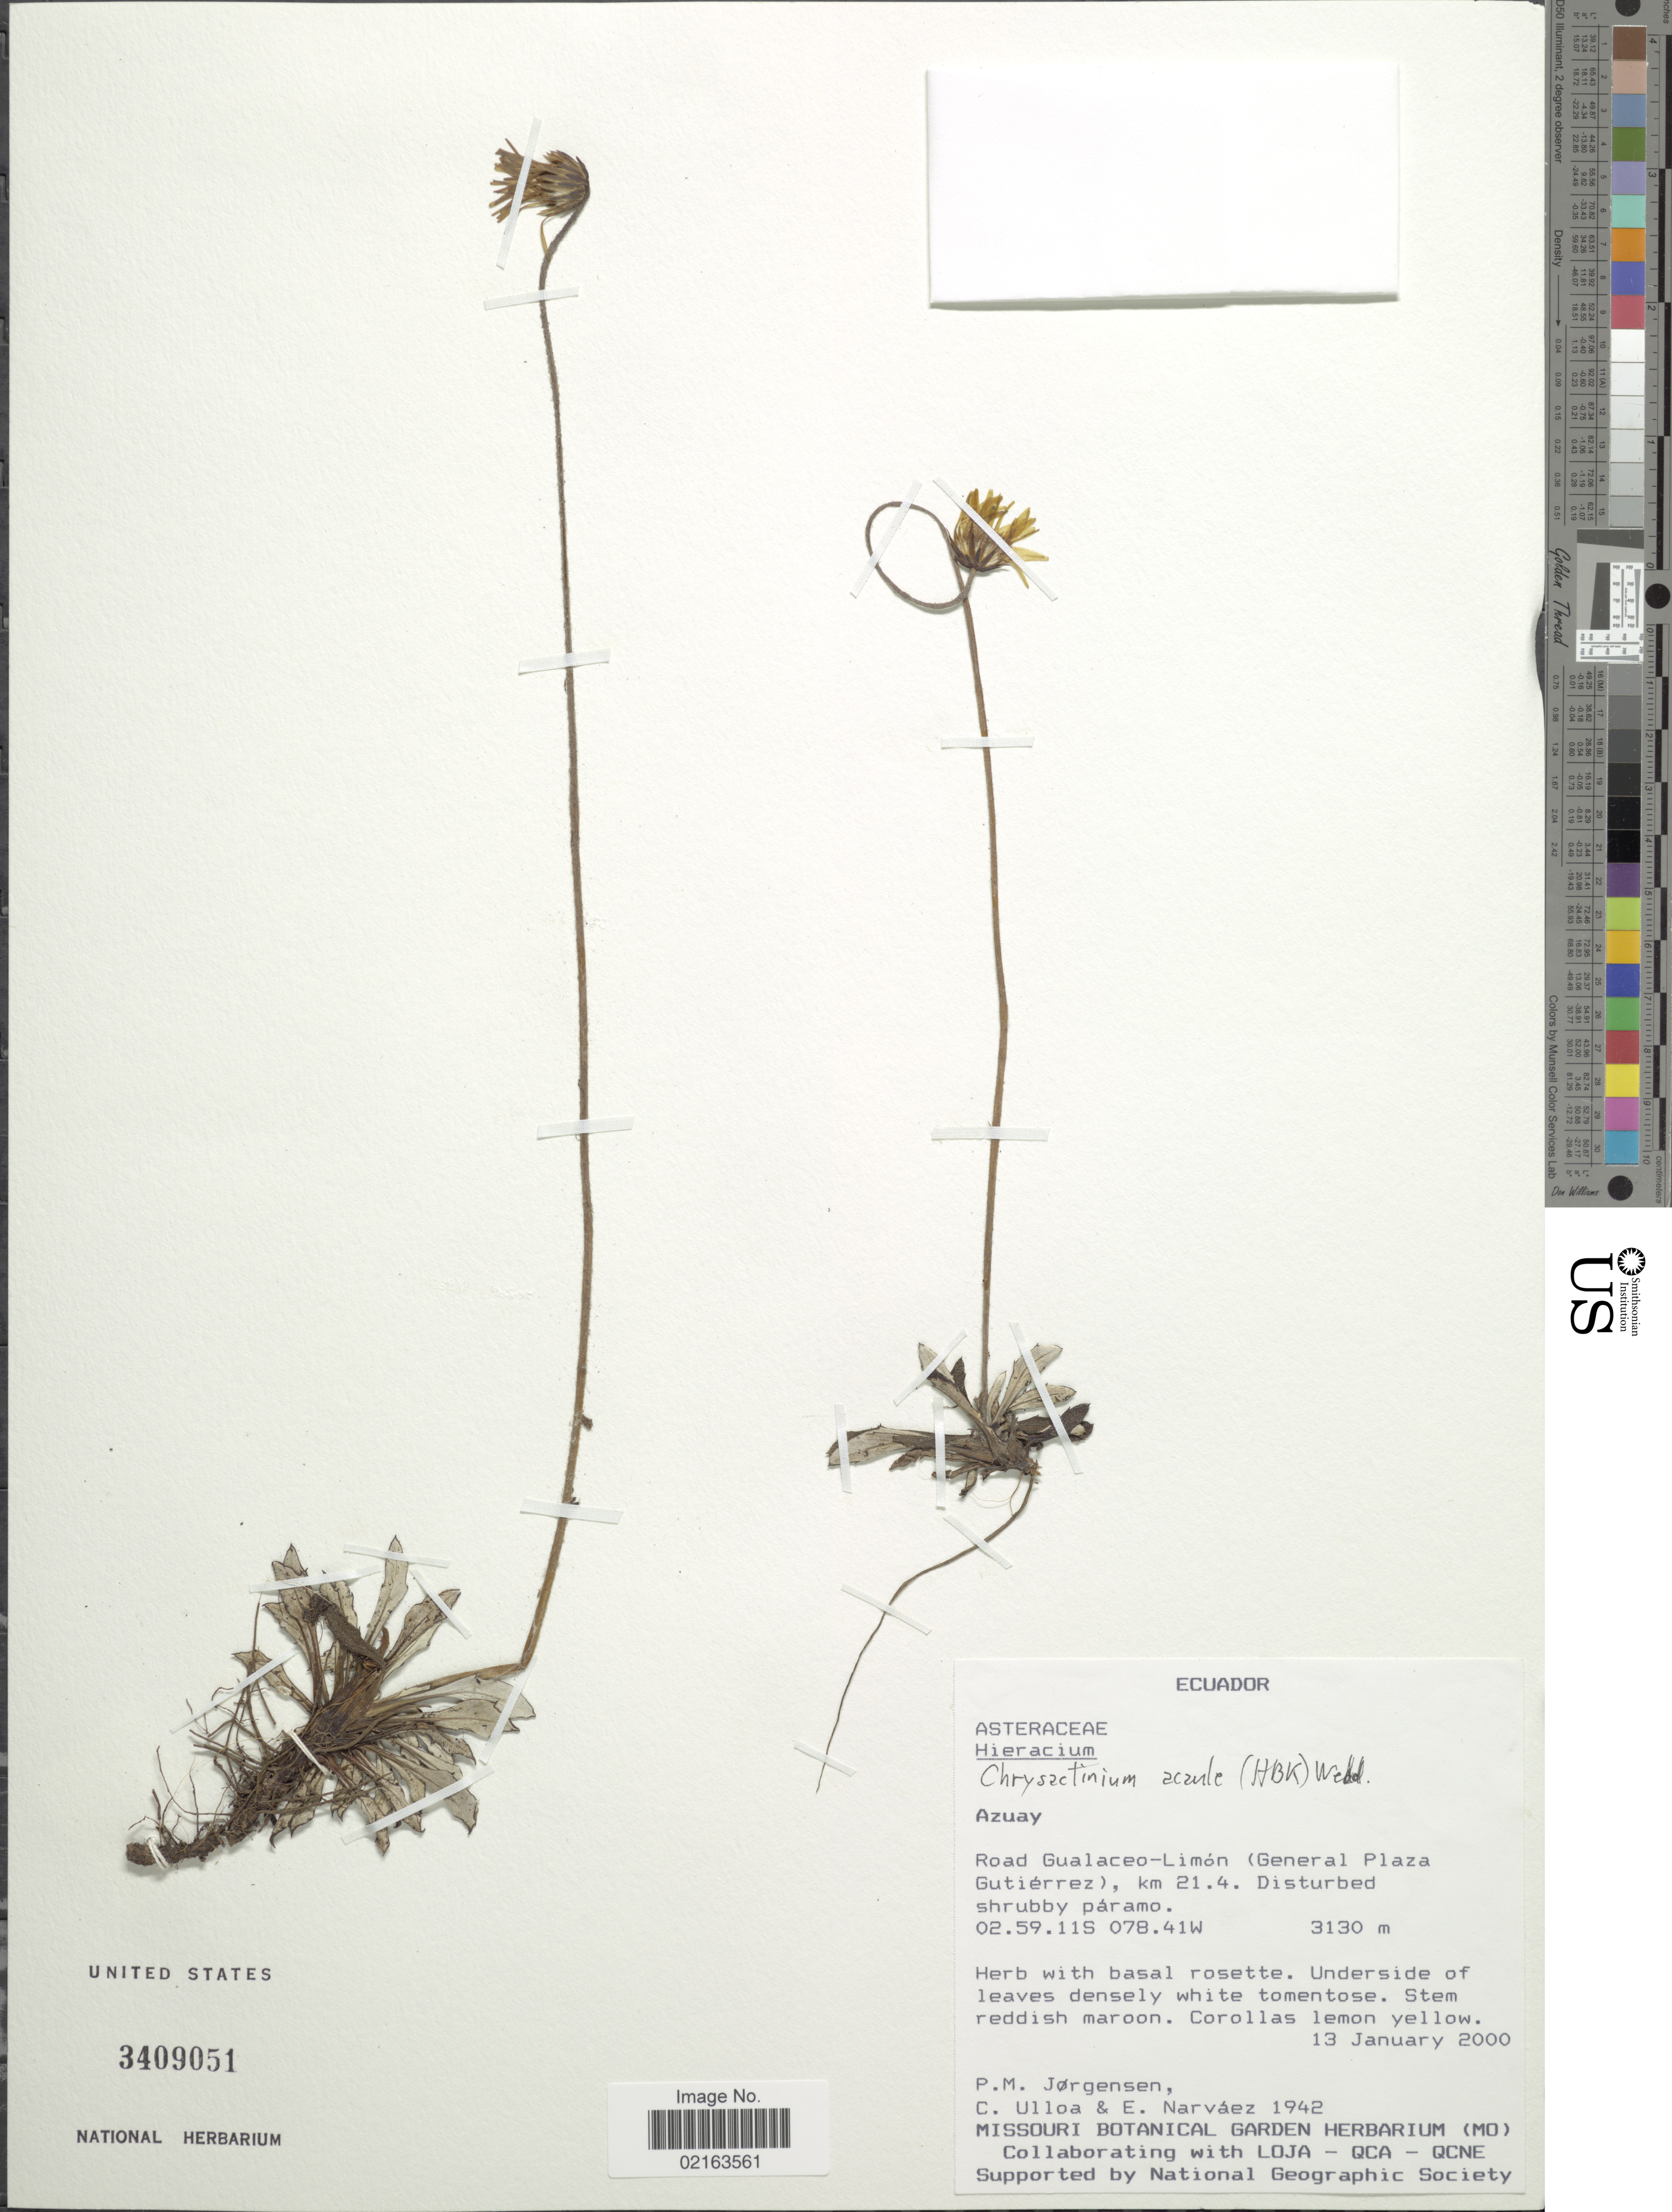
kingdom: Plantae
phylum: Tracheophyta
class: Magnoliopsida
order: Asterales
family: Asteraceae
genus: Chrysactinium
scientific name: Chrysactinium acaule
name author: (Kunth) Wedd.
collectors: P. Jørgensen, C. Ulloa & E. Narváez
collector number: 1942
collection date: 2000-01-13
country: Ecuador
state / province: Azuay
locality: Azuay. Road Gualaceo-Limón (General Plaza Gutiérrez), km 21.4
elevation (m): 3130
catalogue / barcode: US 3409051